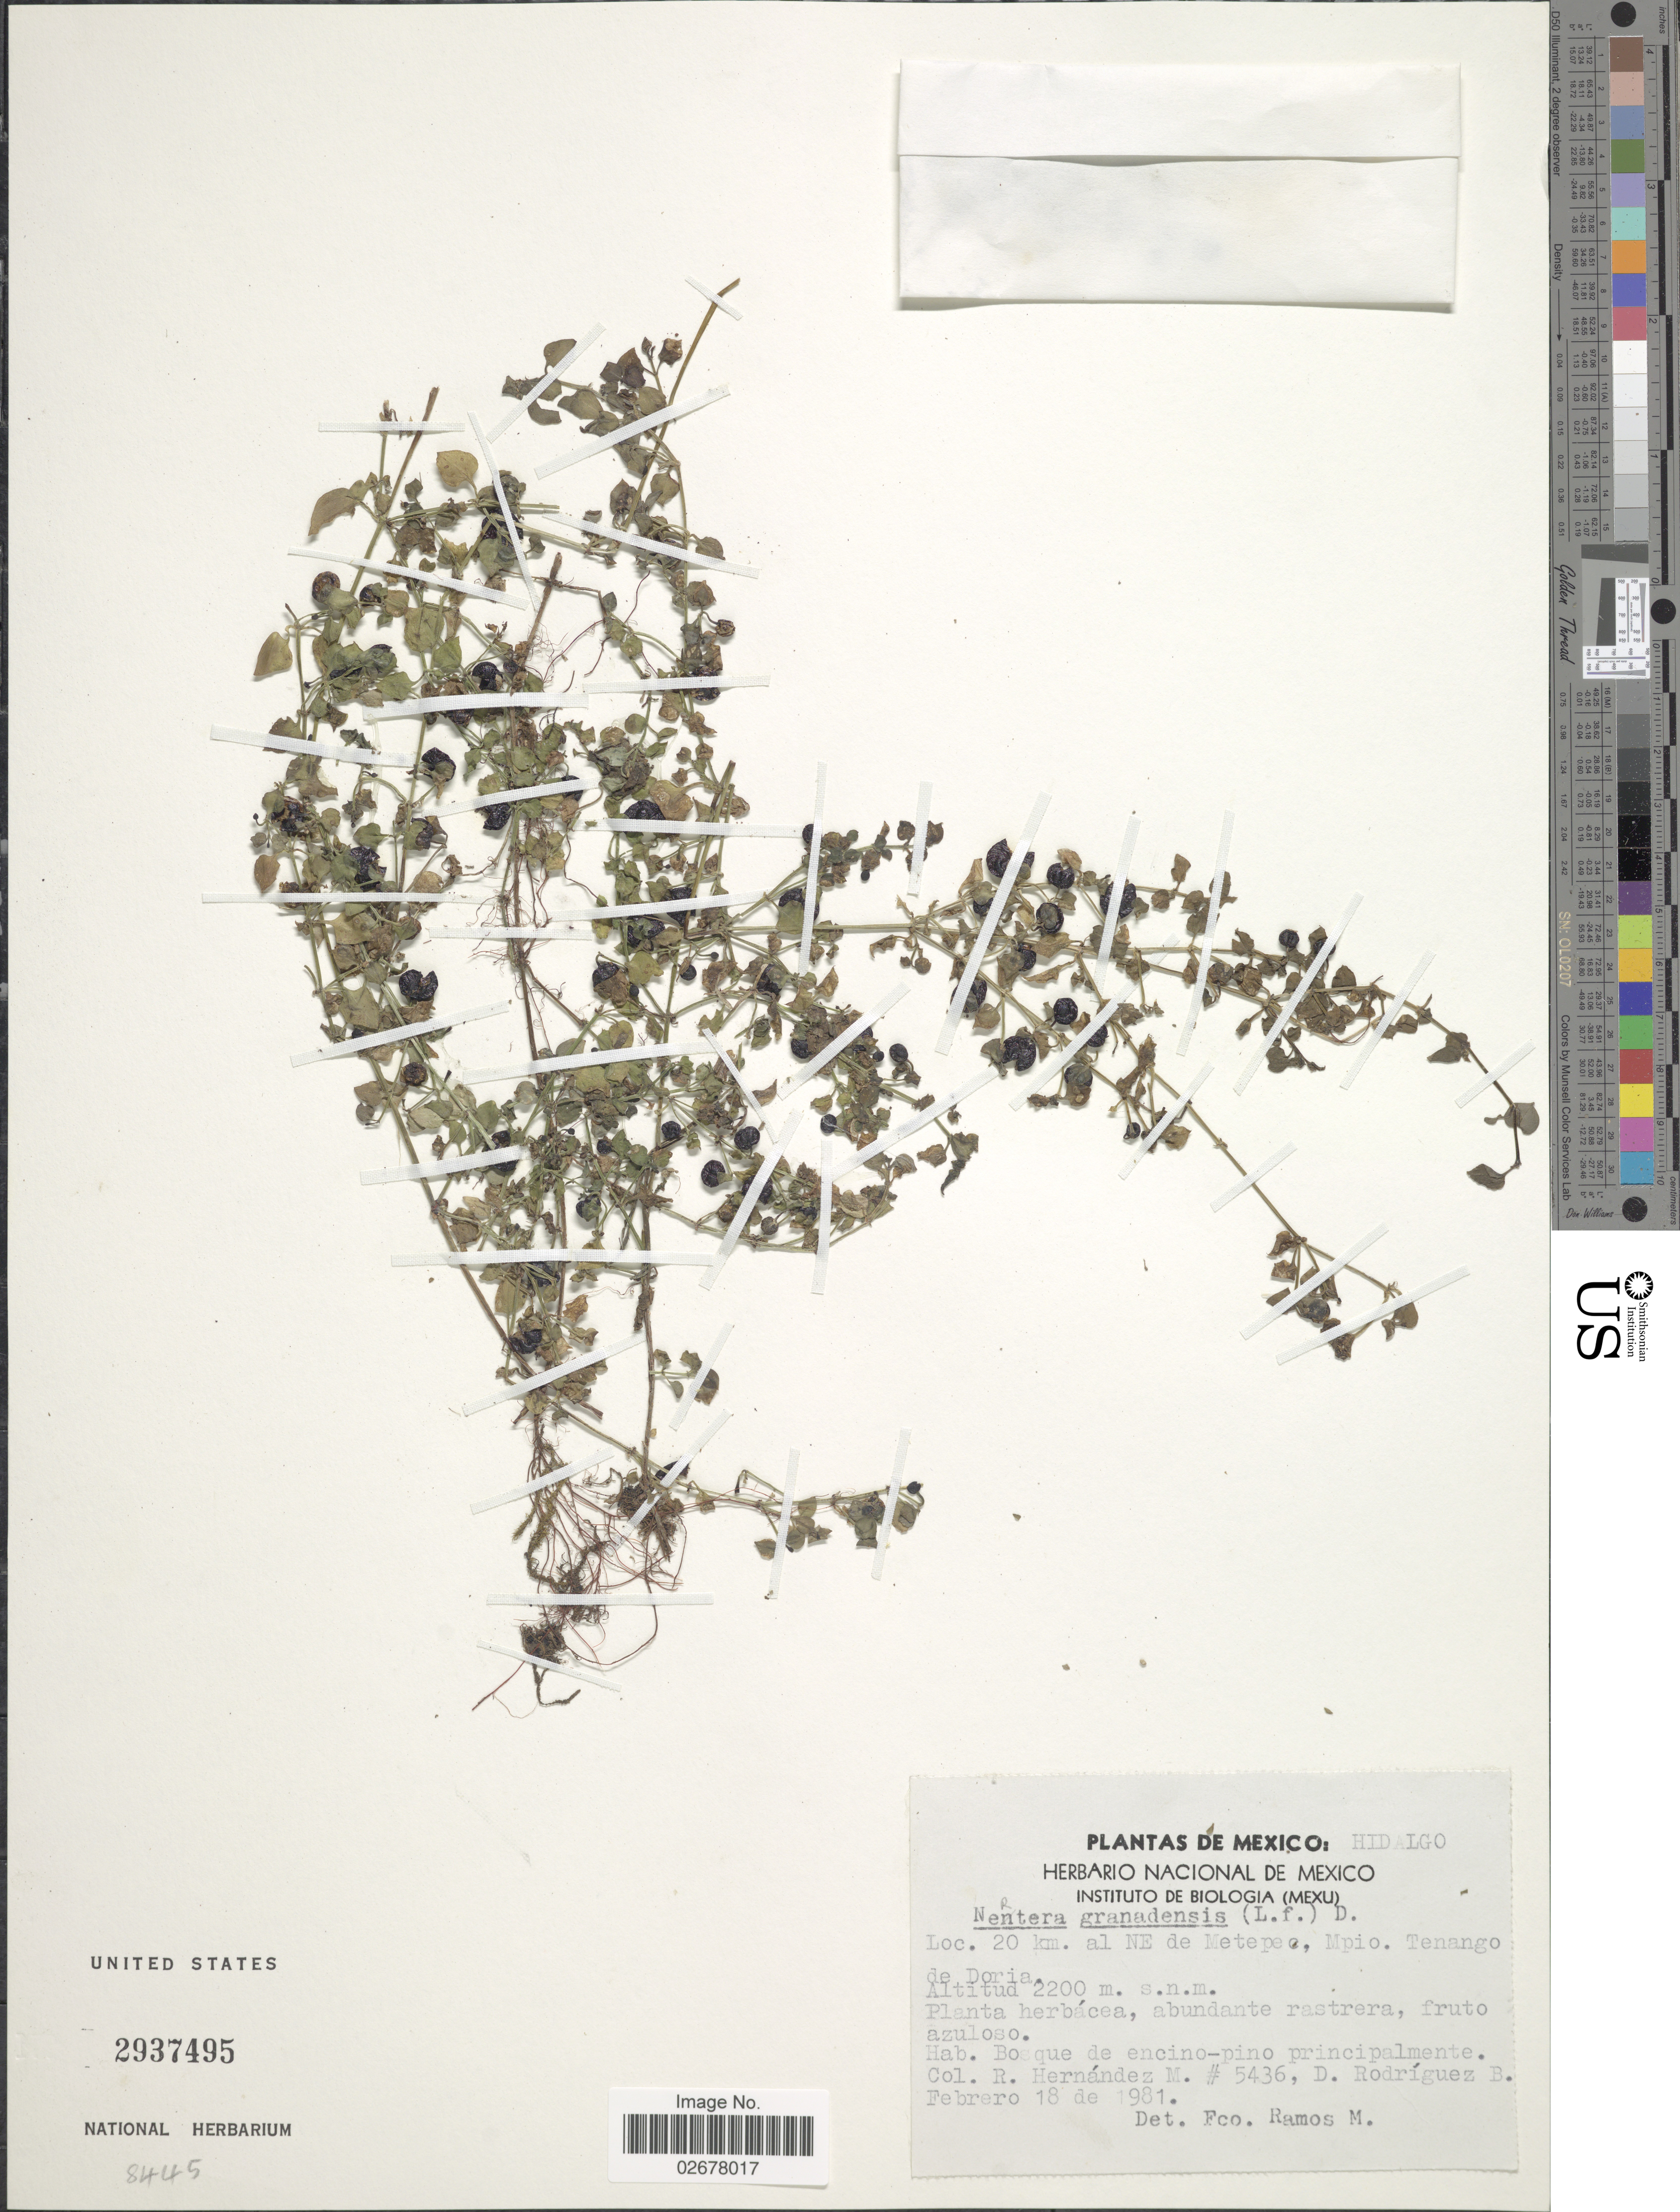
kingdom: Plantae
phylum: Tracheophyta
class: Magnoliopsida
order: Gentianales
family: Rubiaceae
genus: Nertera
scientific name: Nertera depressa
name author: Banks & Sol. ex Gaertn.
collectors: R. Hernández M. & D. Rodríguez B.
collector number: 5436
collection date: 1981-02-18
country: Mexico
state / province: Hidalgo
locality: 20 km al NE de Metepe, Mpio Tenango de Doria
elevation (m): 2200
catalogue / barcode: US 2937495